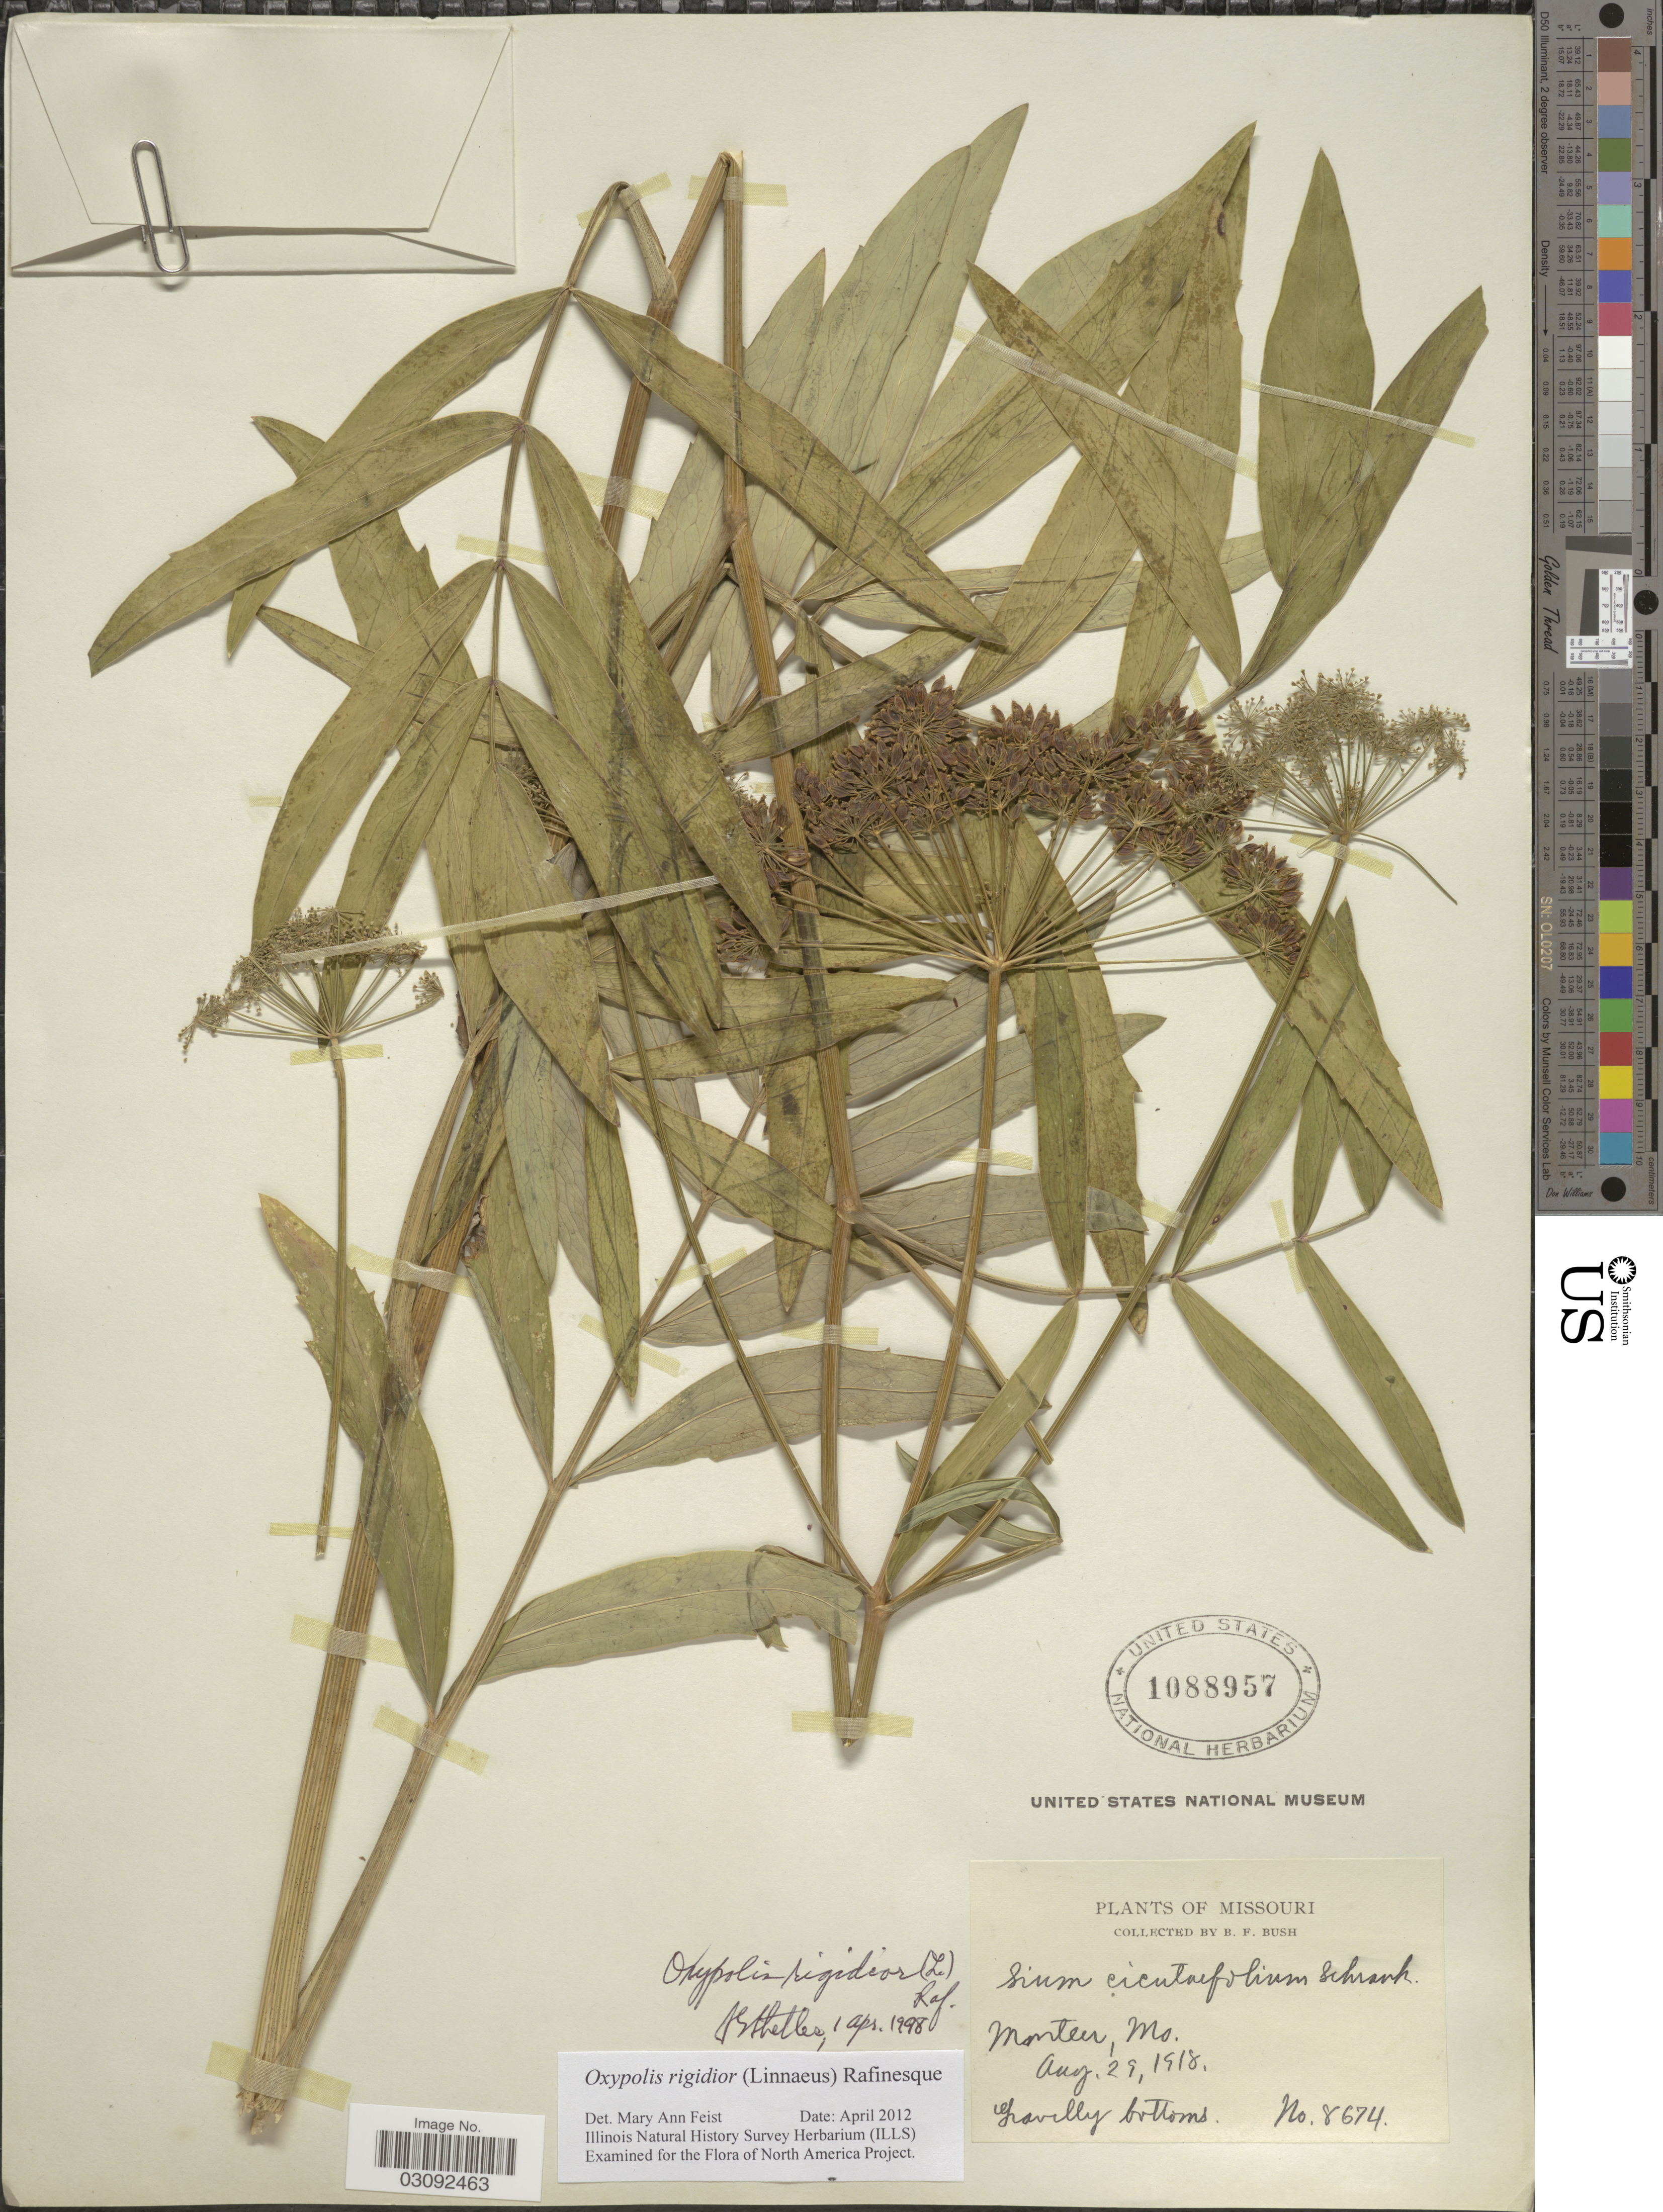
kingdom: Plantae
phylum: Tracheophyta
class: Magnoliopsida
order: Apiales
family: Apiaceae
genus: Oxypolis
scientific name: Oxypolis rigidior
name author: (L.) Raf.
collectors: B. F. Bush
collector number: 8674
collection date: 1918-08-29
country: United States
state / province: Missouri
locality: Monteer.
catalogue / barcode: US 1088957